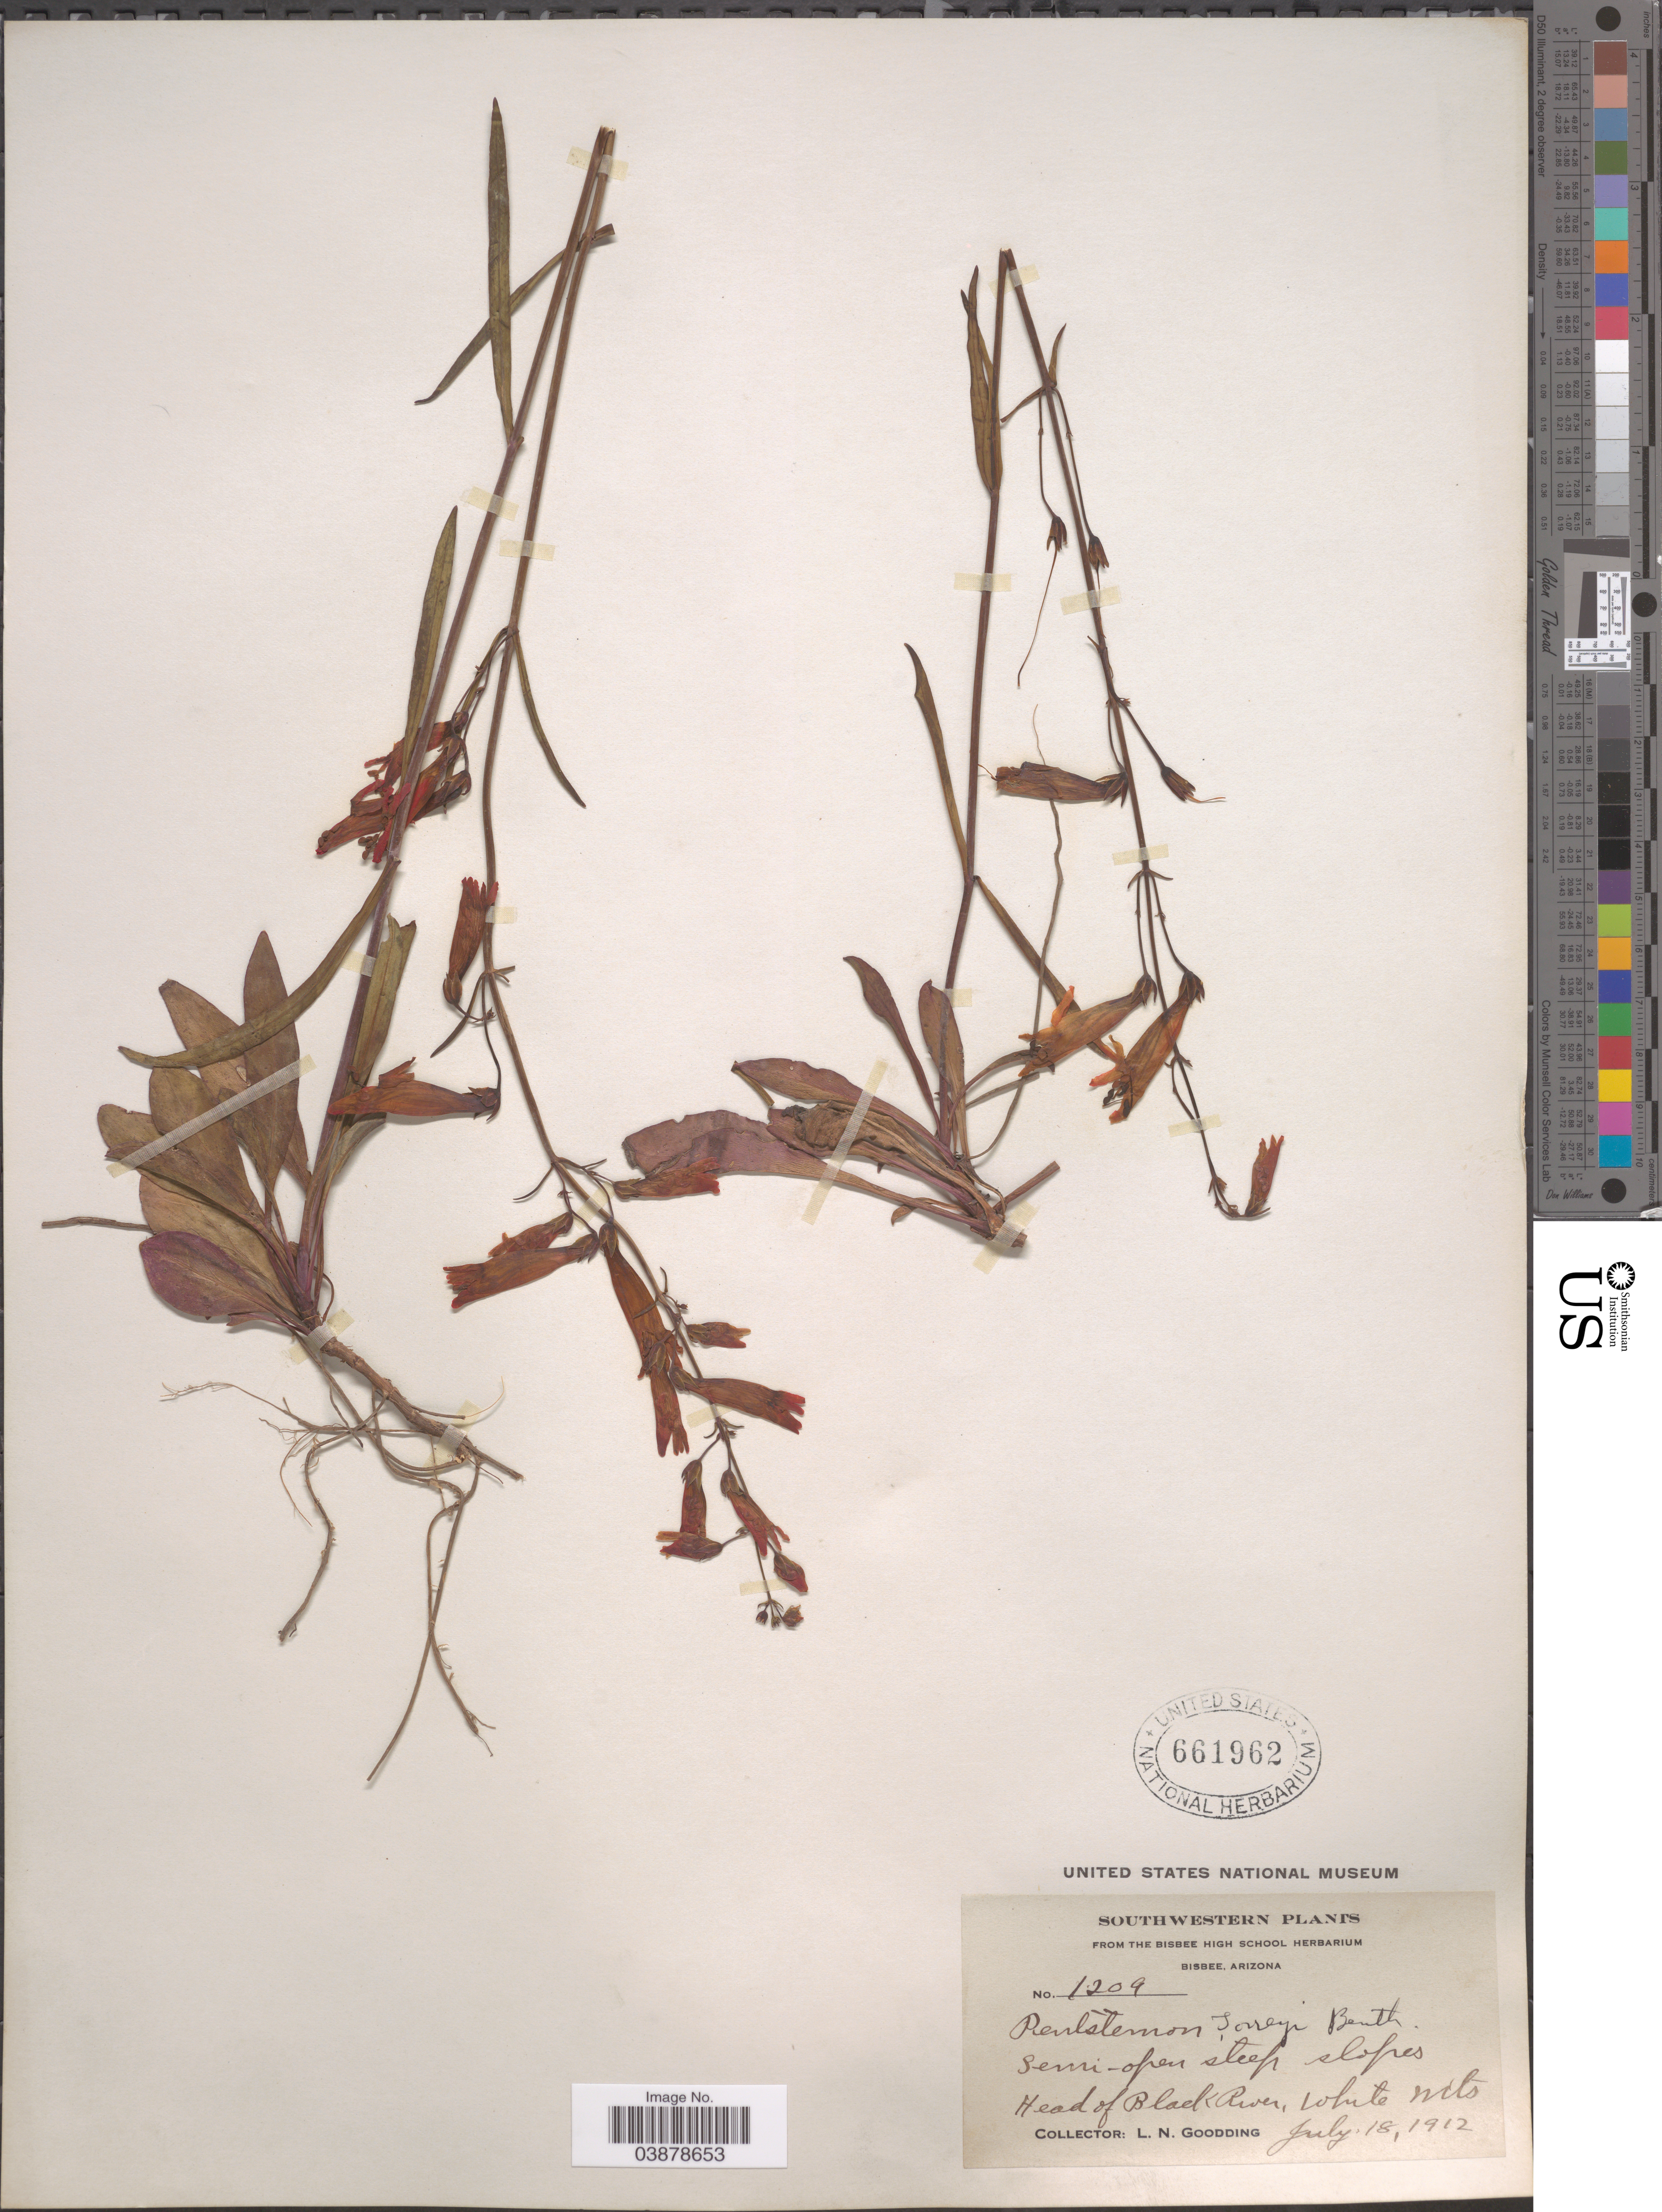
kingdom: Plantae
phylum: Tracheophyta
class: Magnoliopsida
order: Lamiales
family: Plantaginaceae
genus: Penstemon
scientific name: Penstemon torreyi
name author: Benth.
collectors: L. N. Goodding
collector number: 1209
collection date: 1912-07-18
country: United States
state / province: Arizona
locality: Southwestern. Head of Black River, White Mts.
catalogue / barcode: US 661962